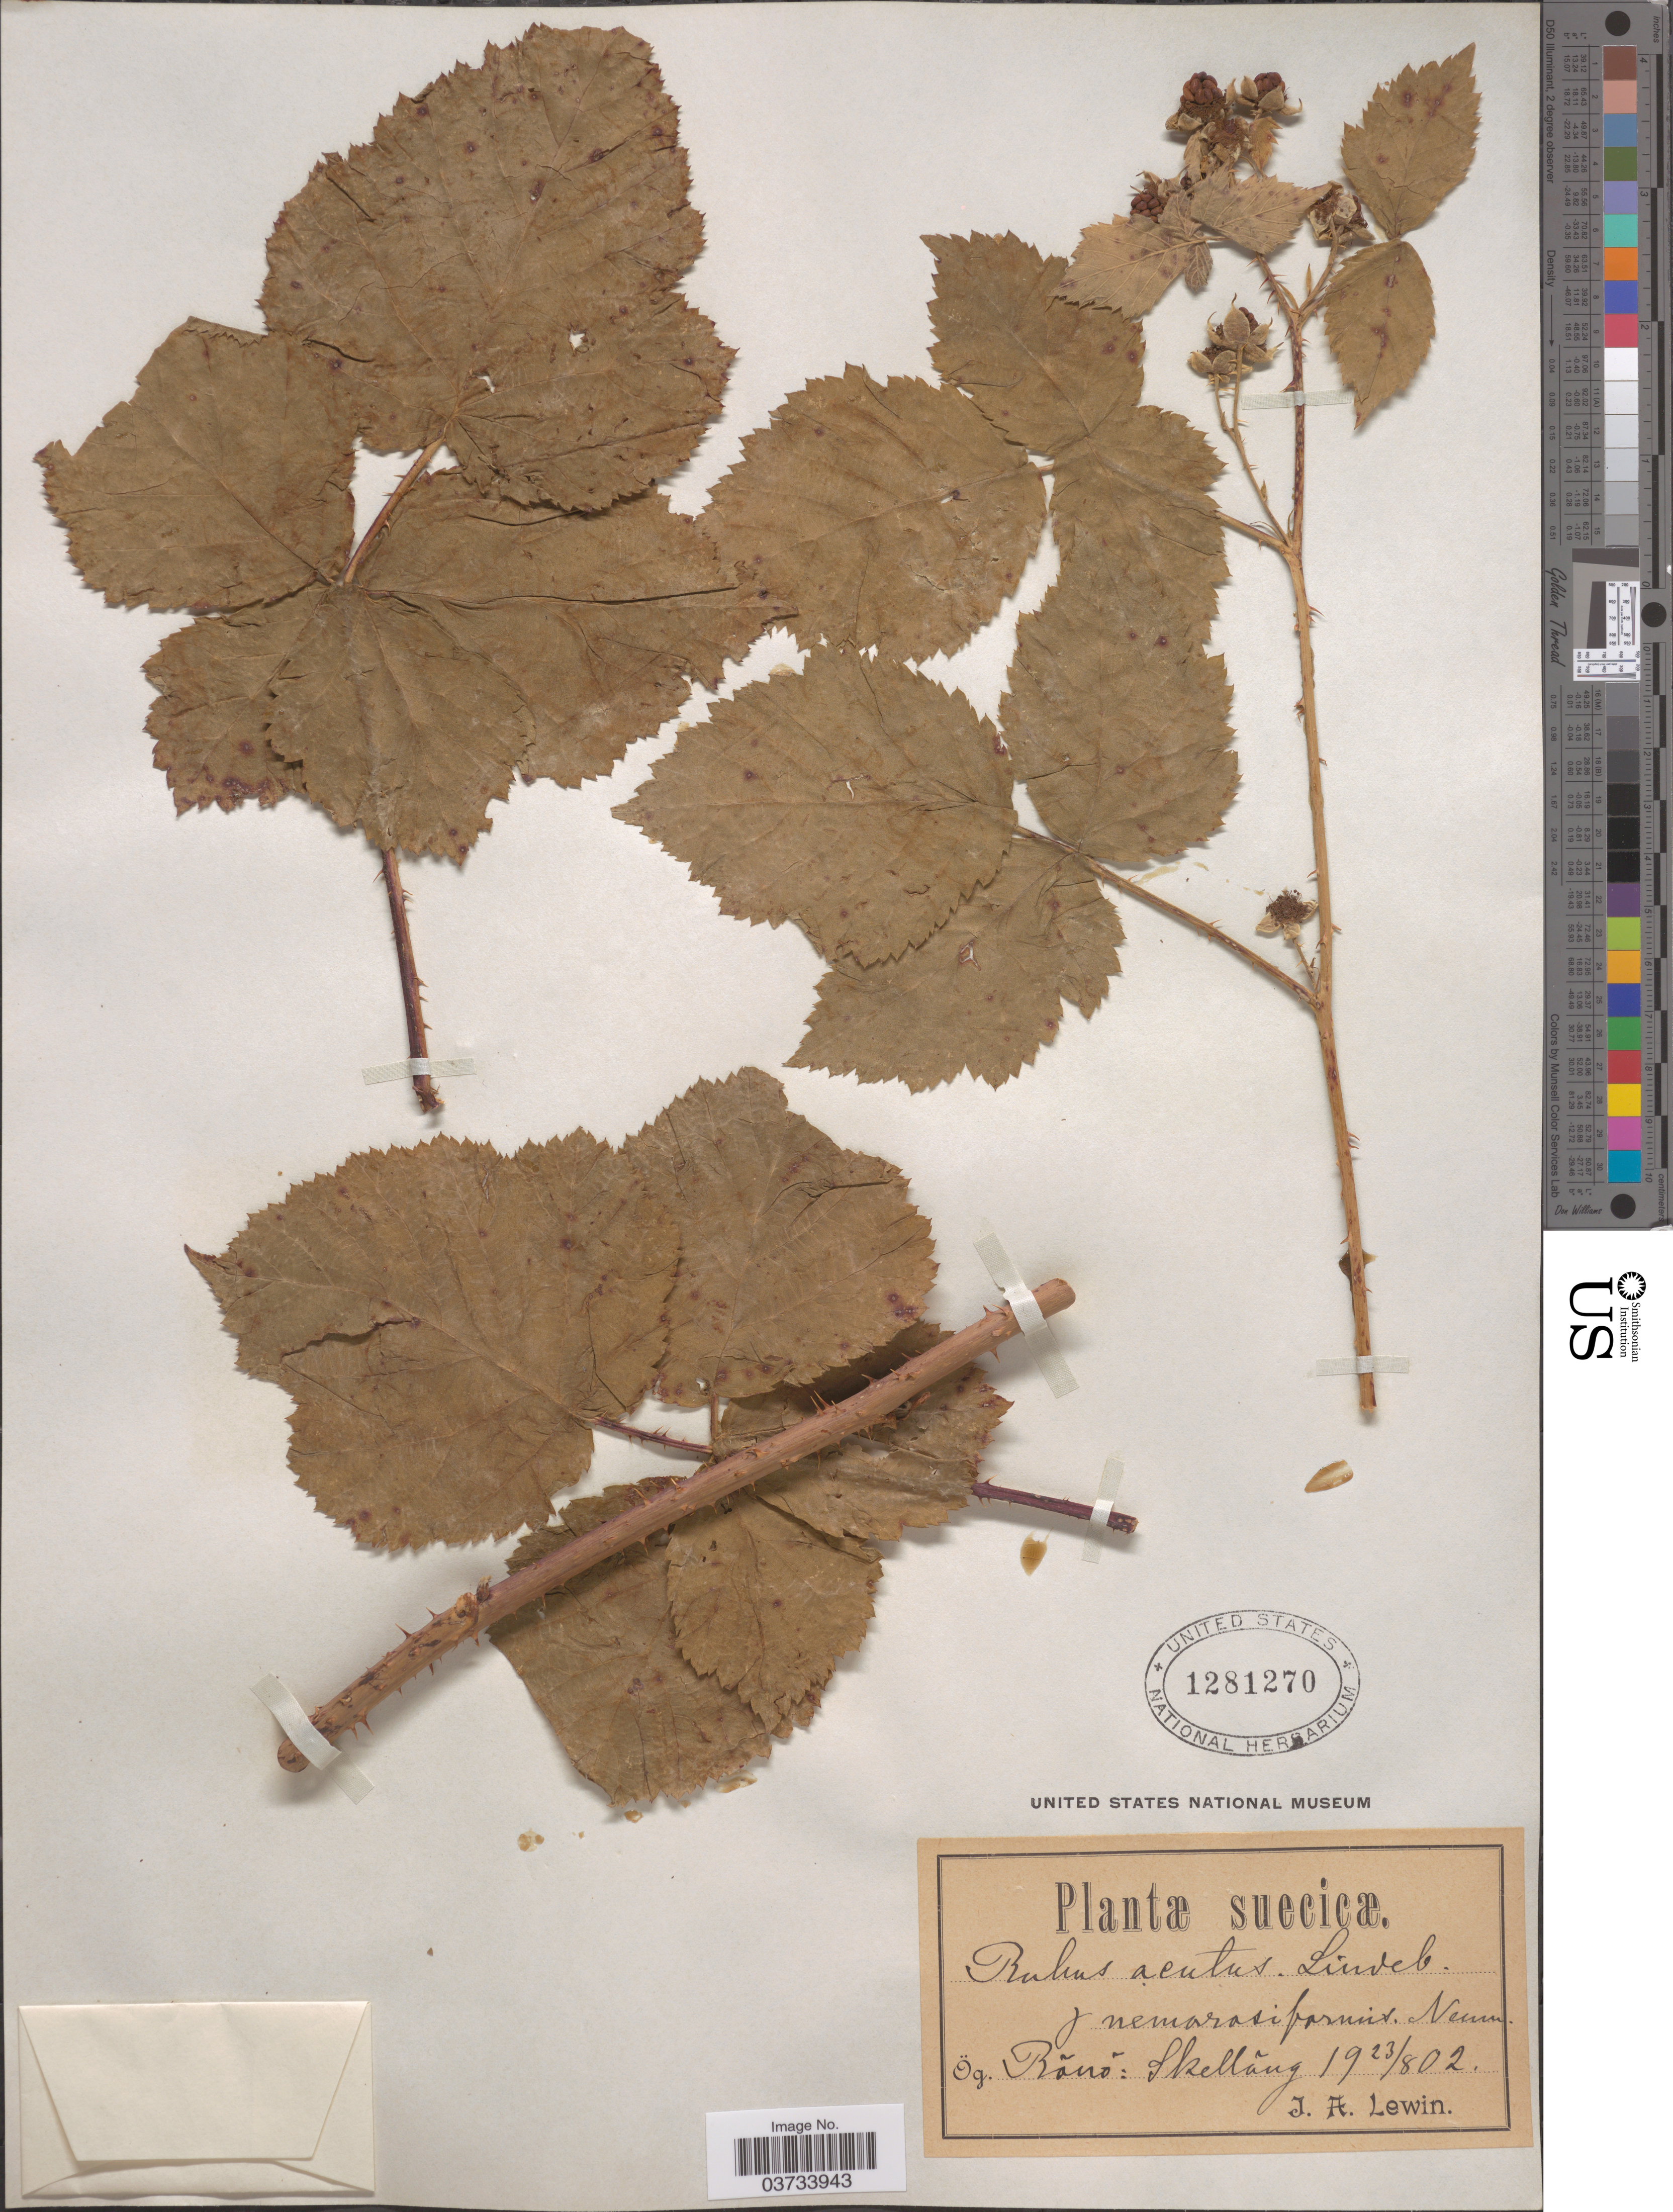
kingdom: Plantae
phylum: Tracheophyta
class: Magnoliopsida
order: Rosales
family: Rosaceae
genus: Rubus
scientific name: Rubus acutus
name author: Braeucker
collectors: J. Lewin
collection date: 1902-08-23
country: Sweden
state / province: Östergötland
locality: Suecicæ. Ög. Rõnõ: Skellãng.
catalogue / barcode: US 1281270